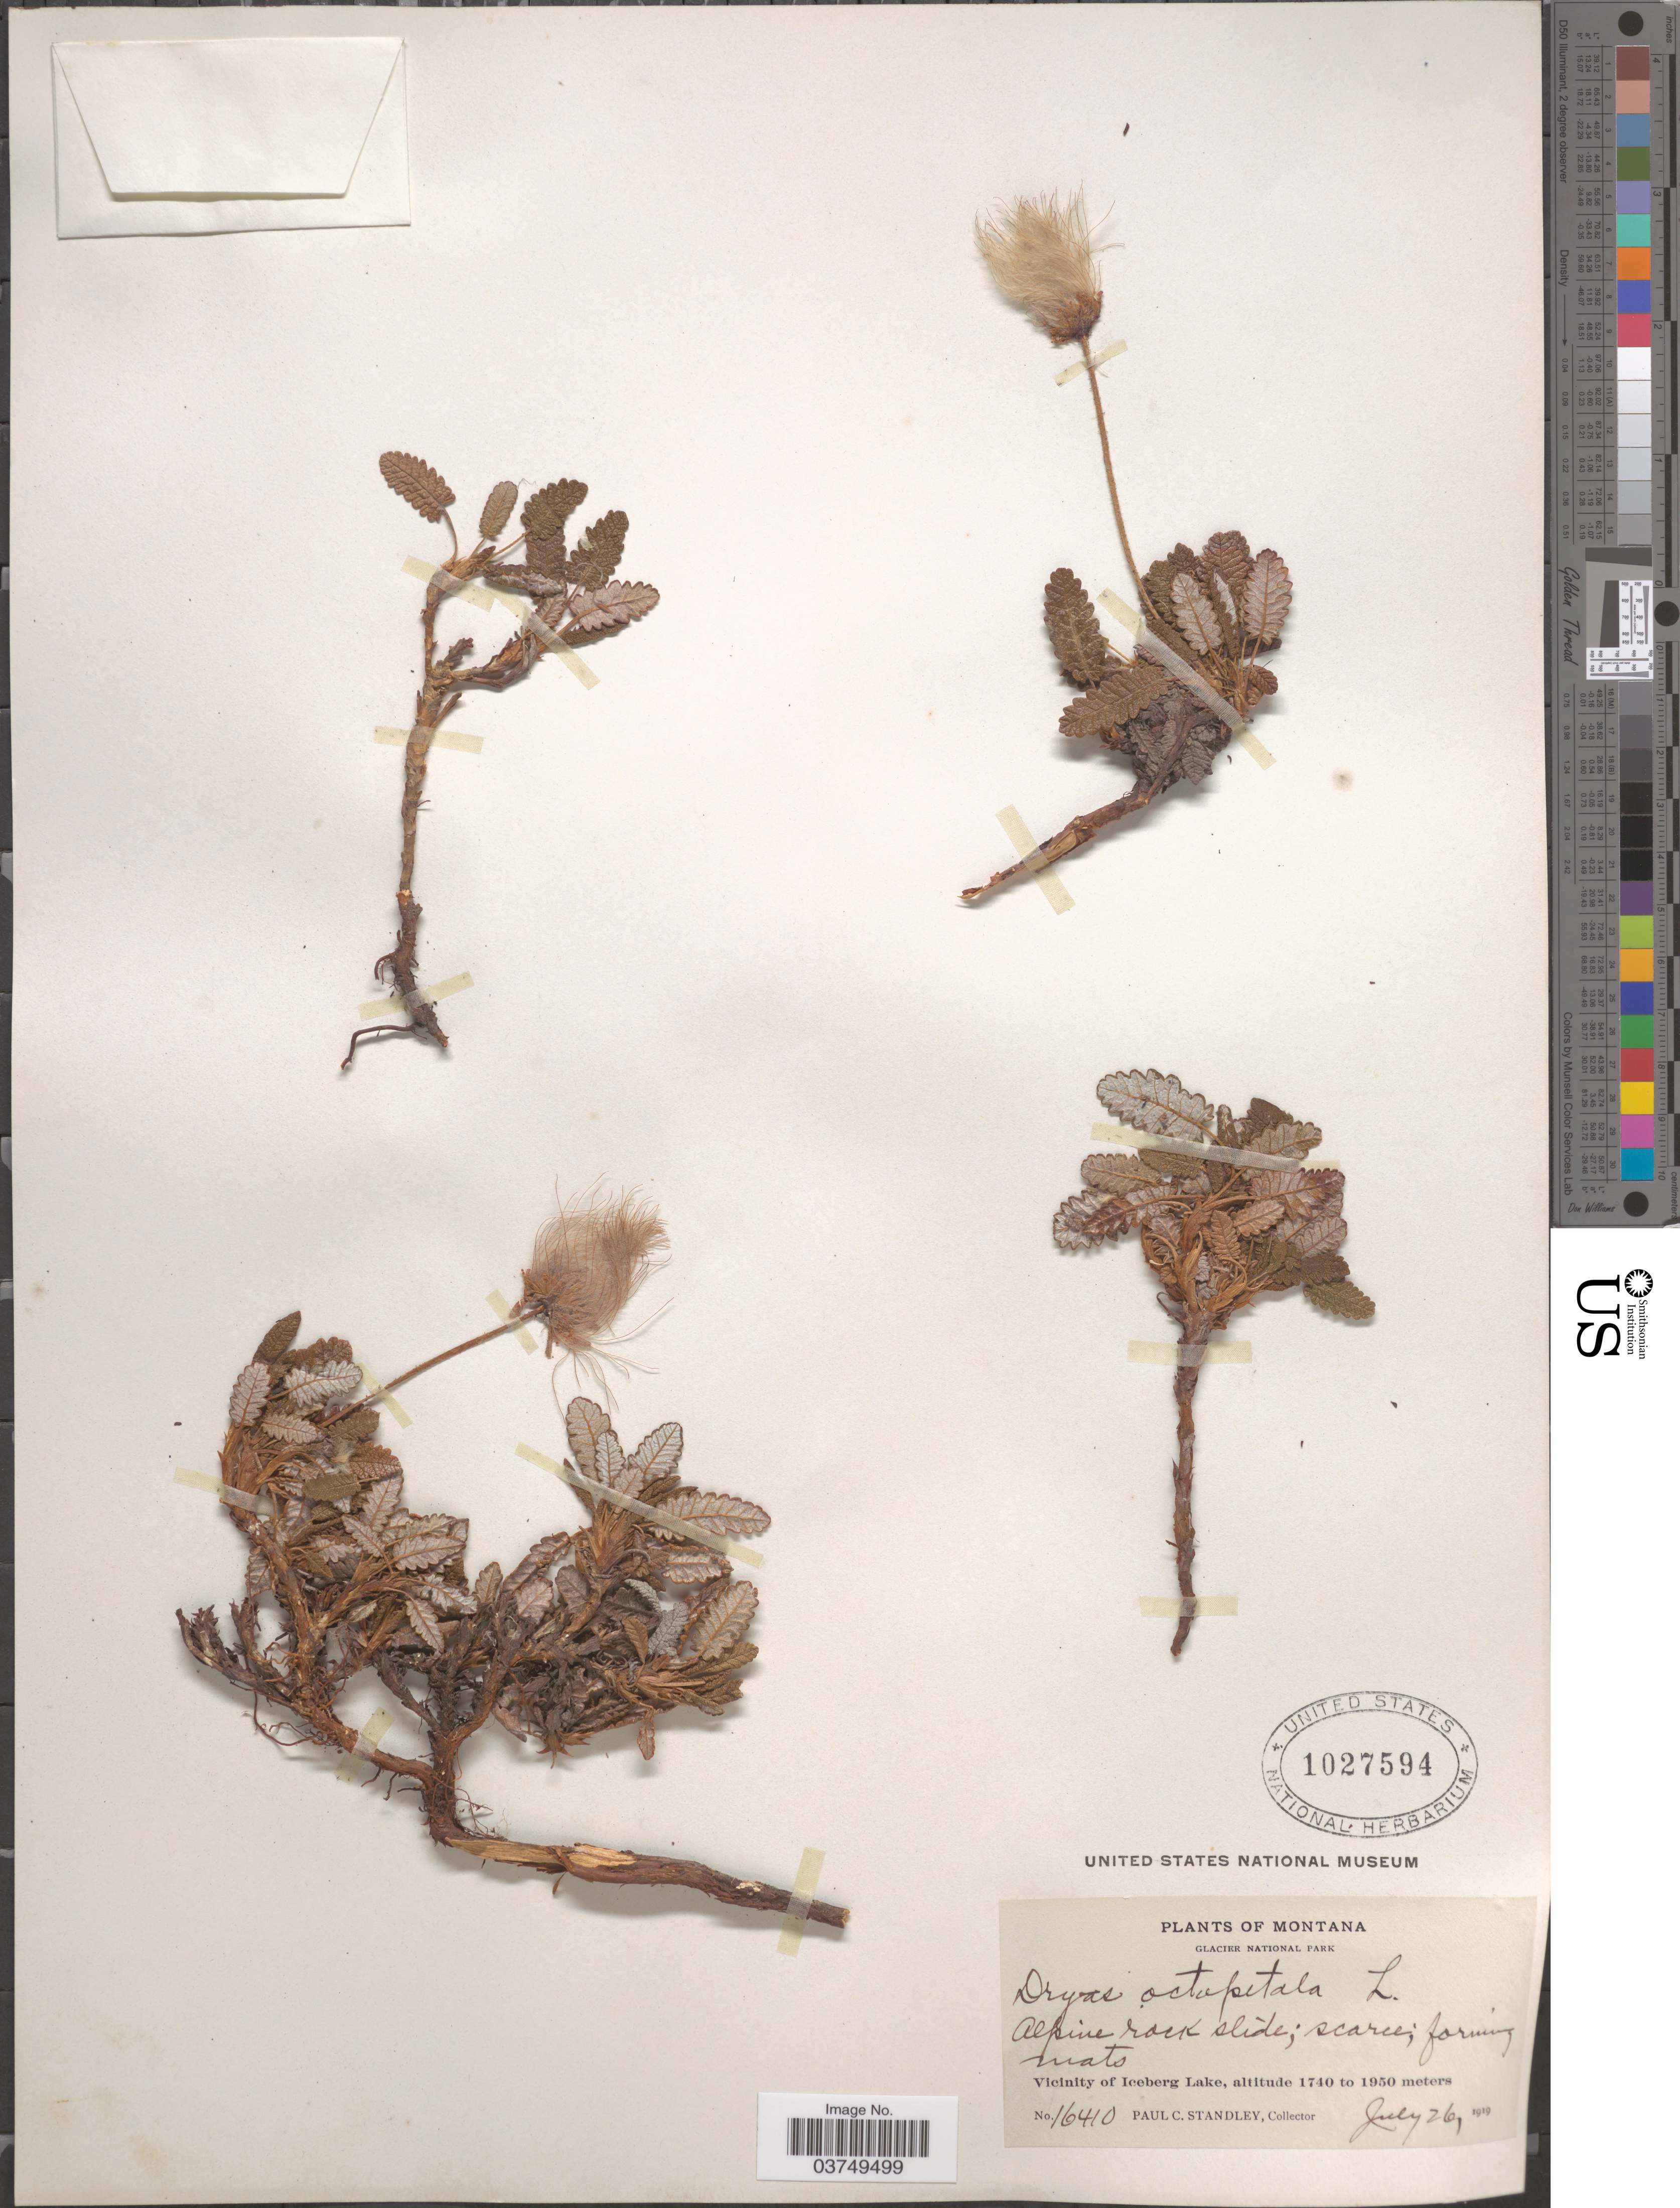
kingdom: Plantae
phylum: Tracheophyta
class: Magnoliopsida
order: Rosales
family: Rosaceae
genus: Dryas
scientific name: Dryas hookeriana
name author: Juz.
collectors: P. C. Standley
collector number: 16410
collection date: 1919-07-26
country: United States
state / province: Montana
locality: Glacier National Park. Vicinity of Iceberg Lake.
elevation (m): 1740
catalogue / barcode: US 1027594